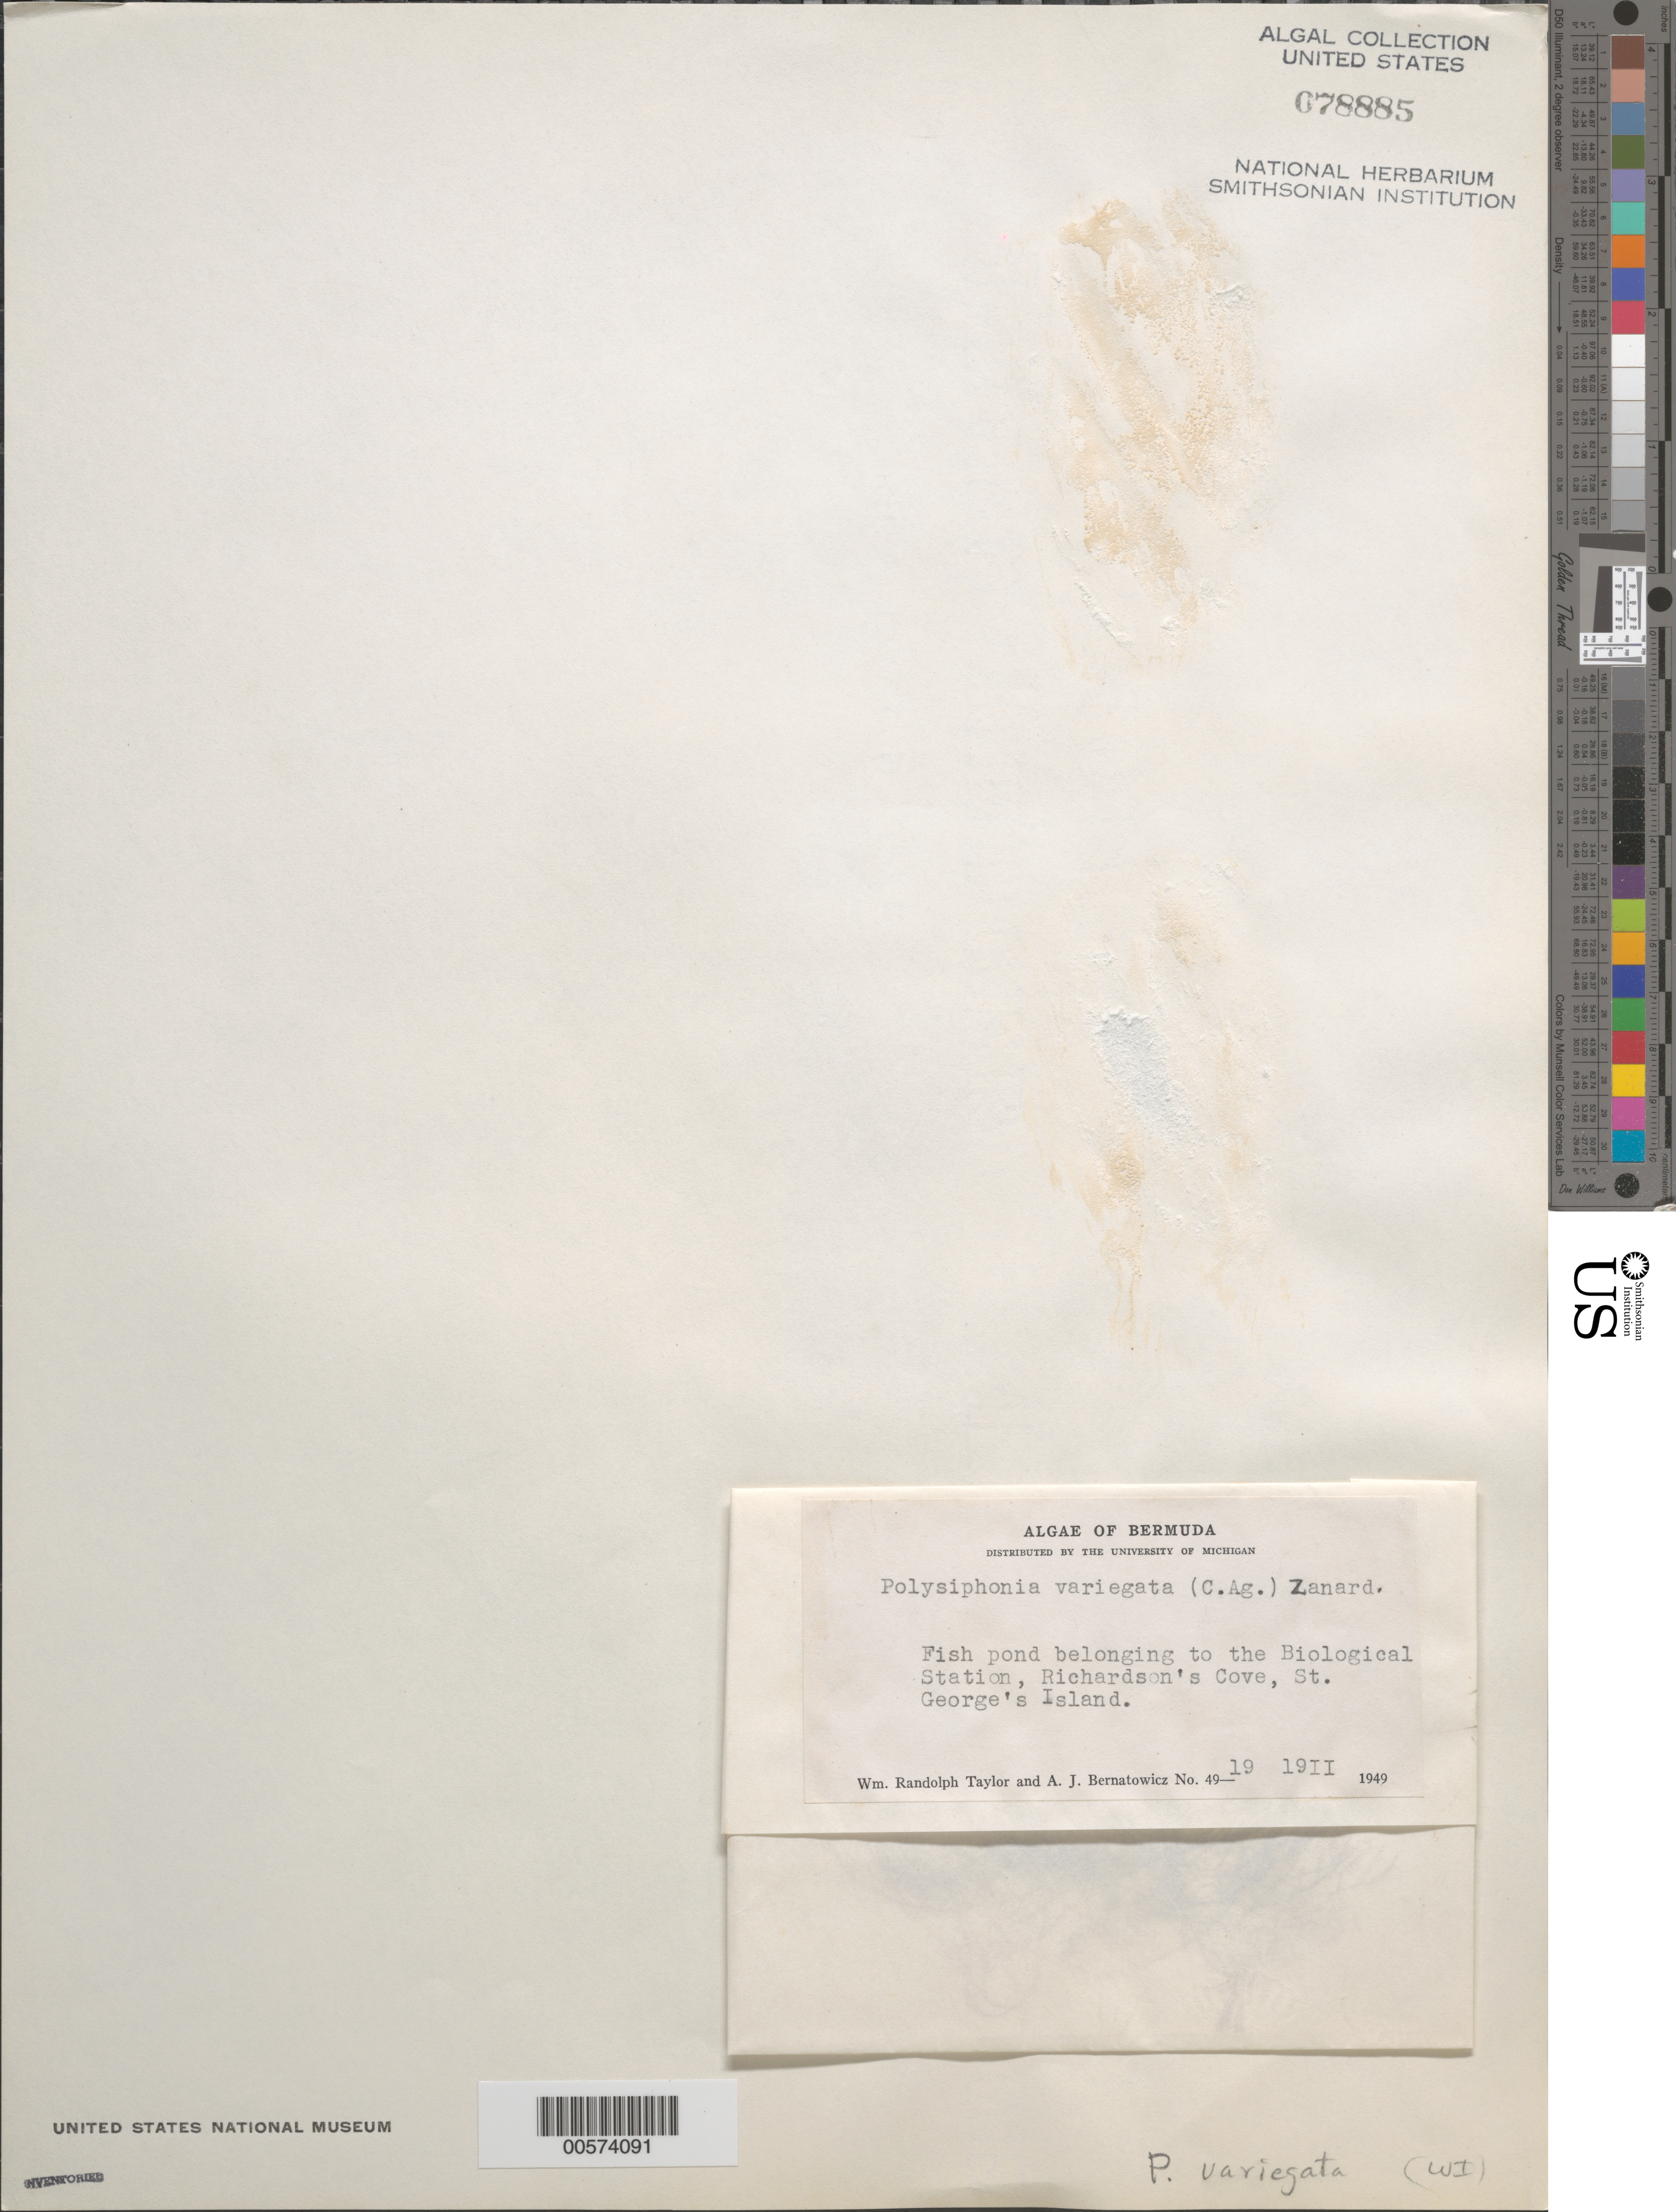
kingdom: Plantae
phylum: Rhodophyta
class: Florideophyceae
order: Ceramiales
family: Rhodomelaceae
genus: Carradoriella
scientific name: Carradoriella denudata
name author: (Dillwyn) Savoie & G.W. Saunders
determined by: Algae name updating Project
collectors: W. R. Taylor & A. Bernatowicz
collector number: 49-19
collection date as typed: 19 Feb 1949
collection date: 1949-02-19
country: Bermuda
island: St. George's Island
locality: Biological Station fish pond, Richardson's Cove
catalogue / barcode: US 78885